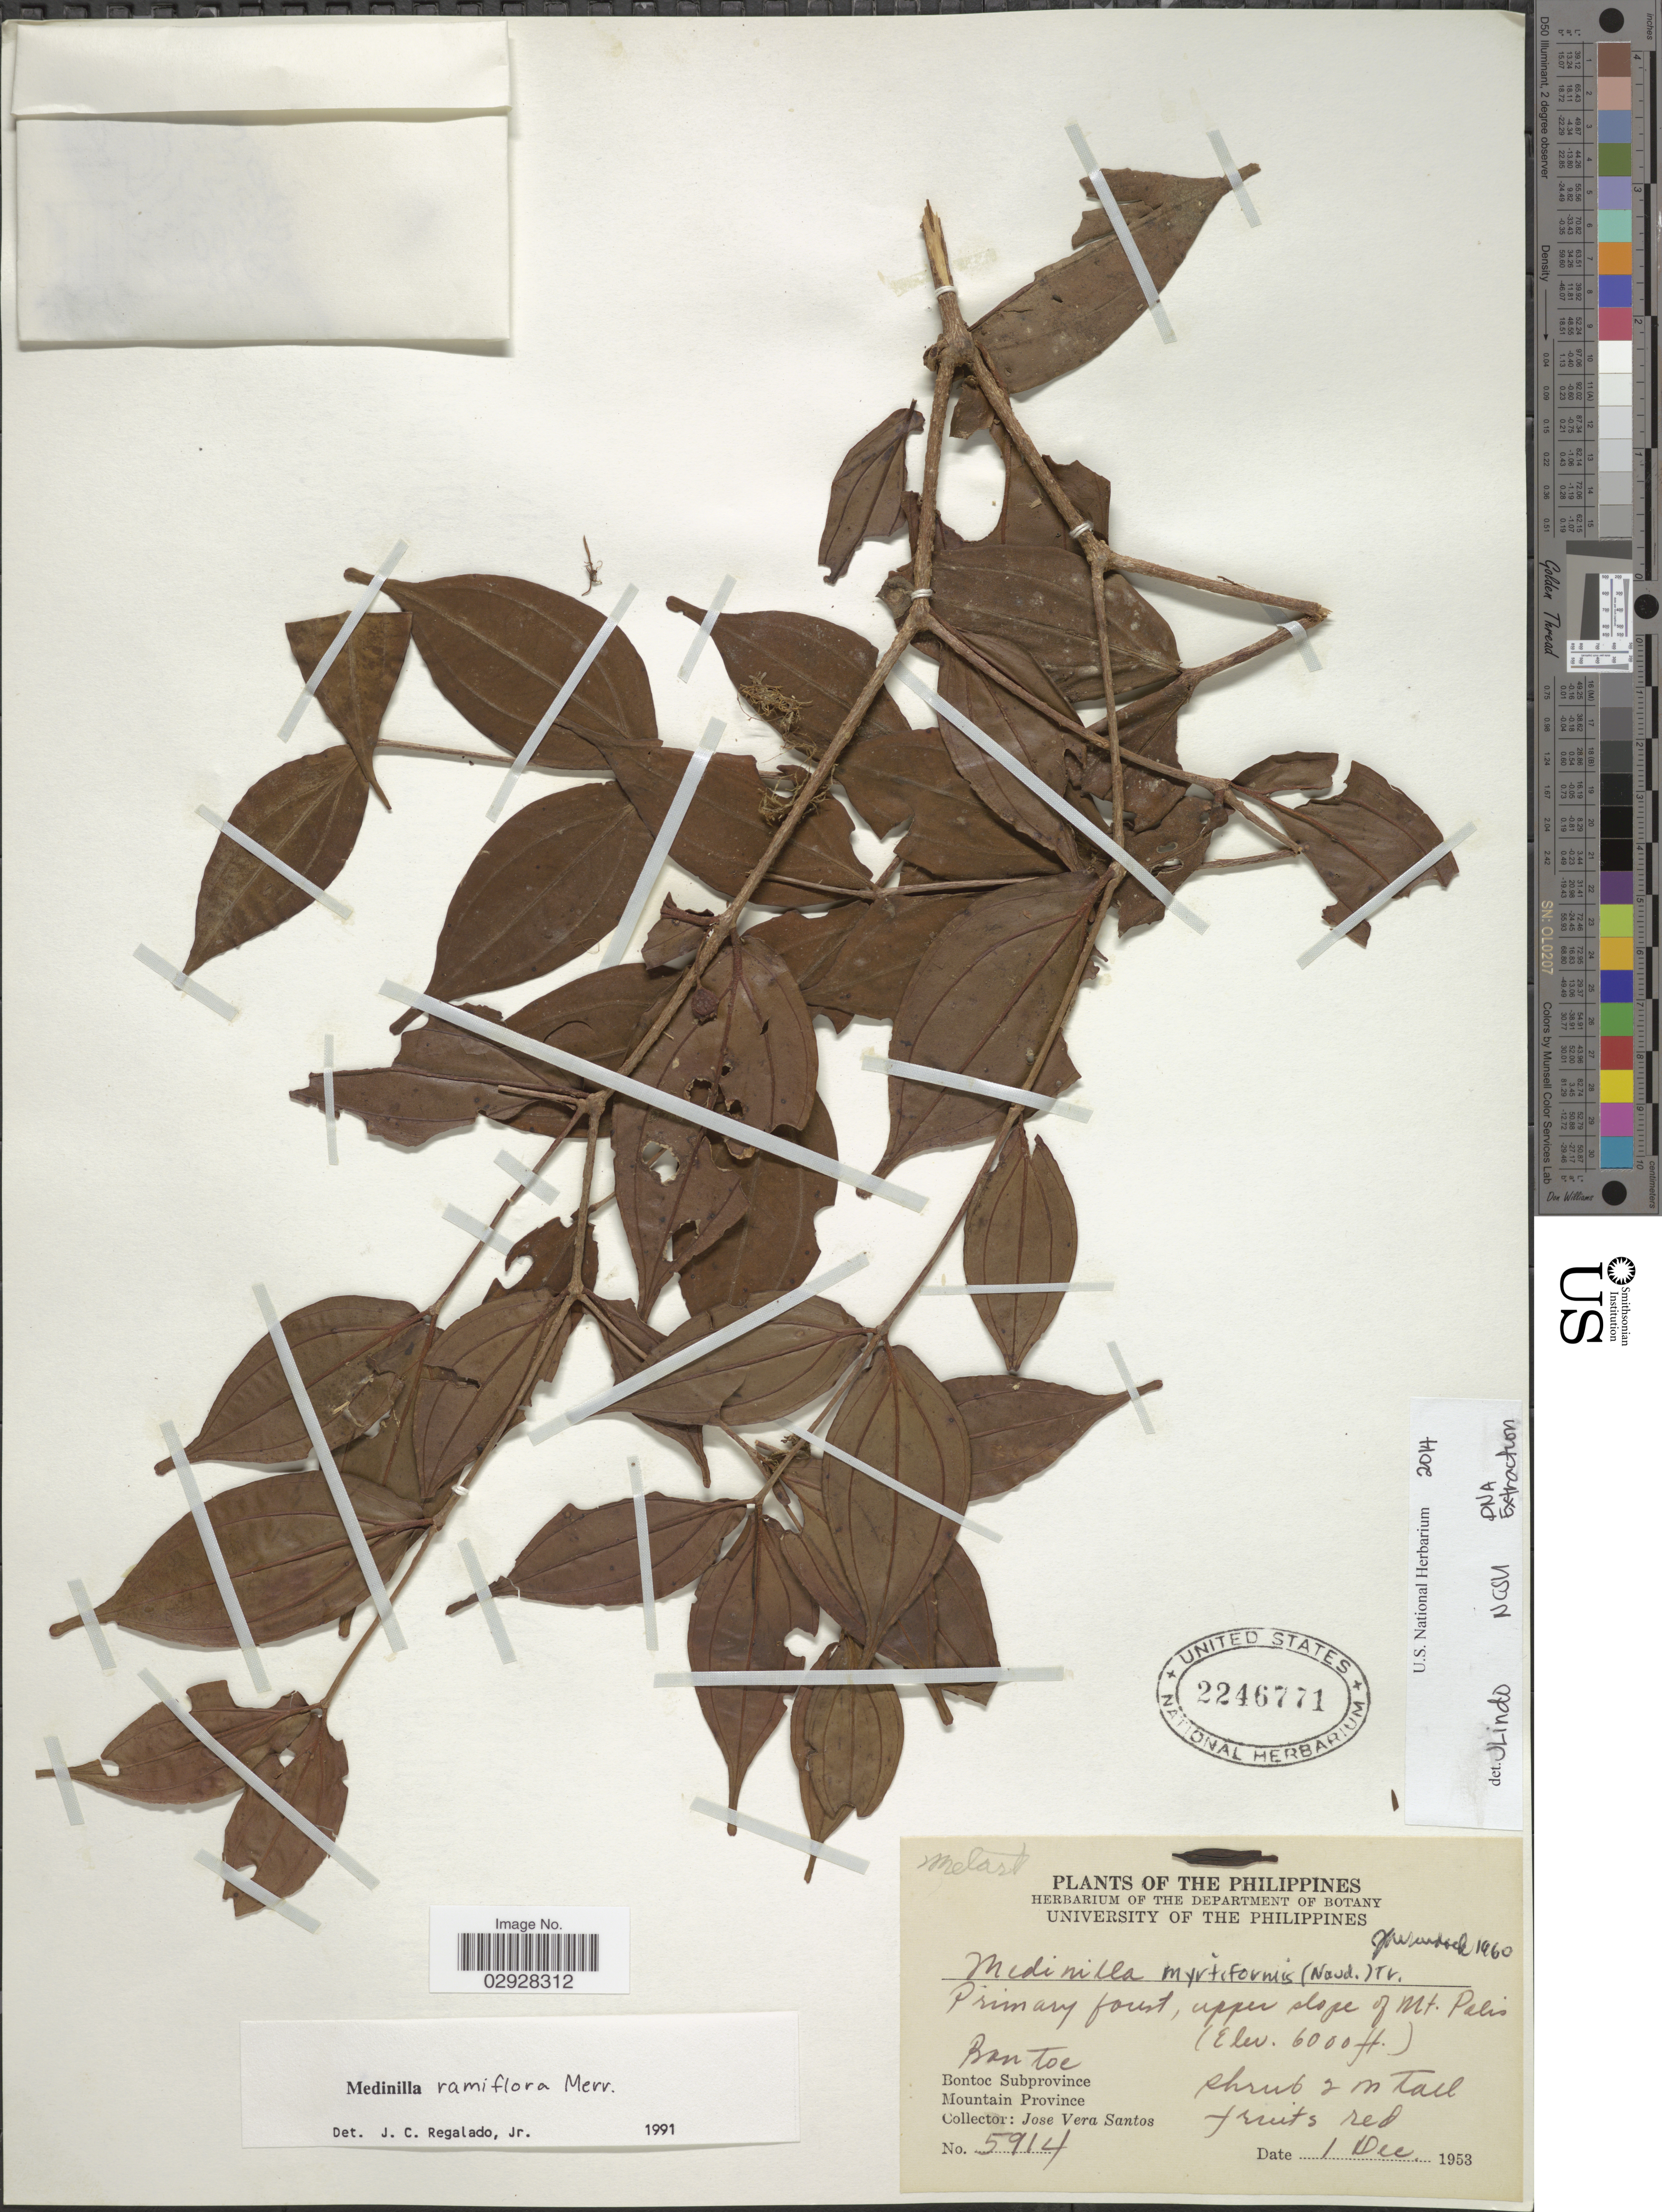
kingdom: Plantae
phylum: Tracheophyta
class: Magnoliopsida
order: Myrtales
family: Melastomataceae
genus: Medinilla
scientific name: Medinilla ramiflora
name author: Merr.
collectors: J. Santos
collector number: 5914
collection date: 1953-12-01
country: Philippines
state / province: Cordillera (Administrative Region)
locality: Primary forest, upper slope of Mt. Palis. Bontoc Subprovince. Mountain Province.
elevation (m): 1829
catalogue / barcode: US 2246771